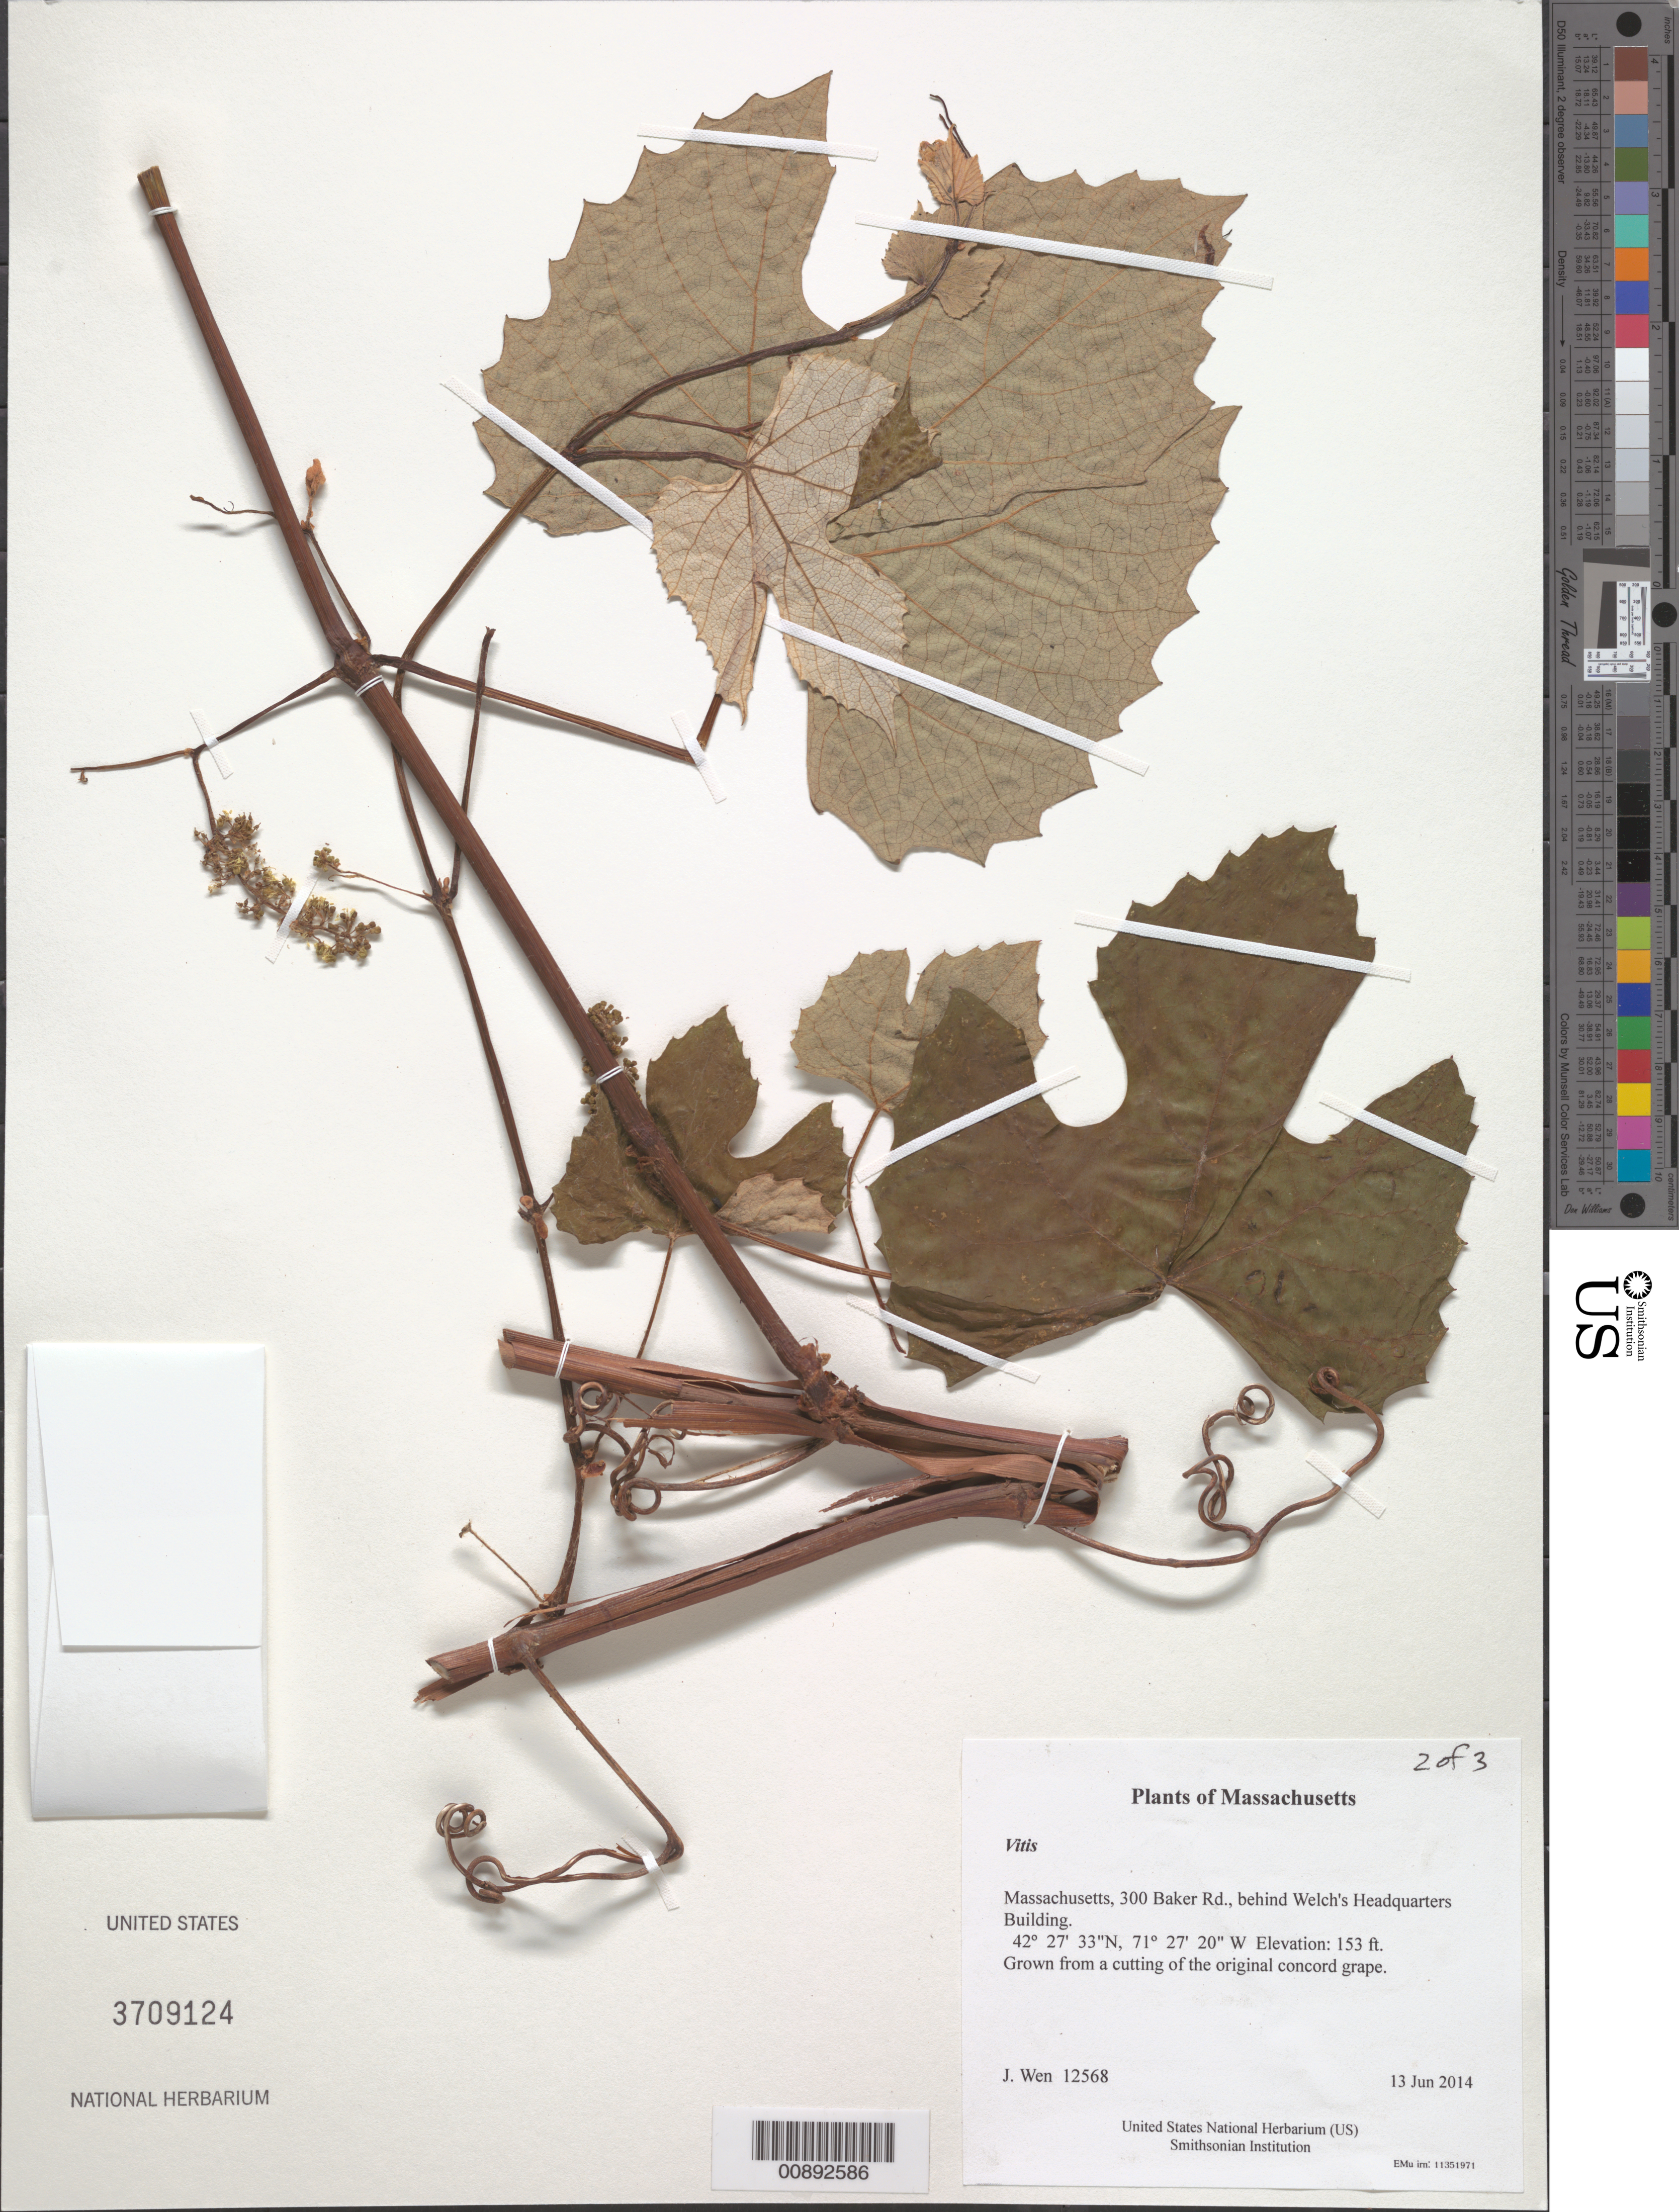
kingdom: Plantae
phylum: Tracheophyta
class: Magnoliopsida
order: Vitales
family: Vitaceae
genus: Vitis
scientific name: Vitis sp.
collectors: J. Wen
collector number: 12568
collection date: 2014-06-13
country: United States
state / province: Massachusetts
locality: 300 Baker Rd., behind Welch's Headquarters Building.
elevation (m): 47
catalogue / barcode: US 3709124